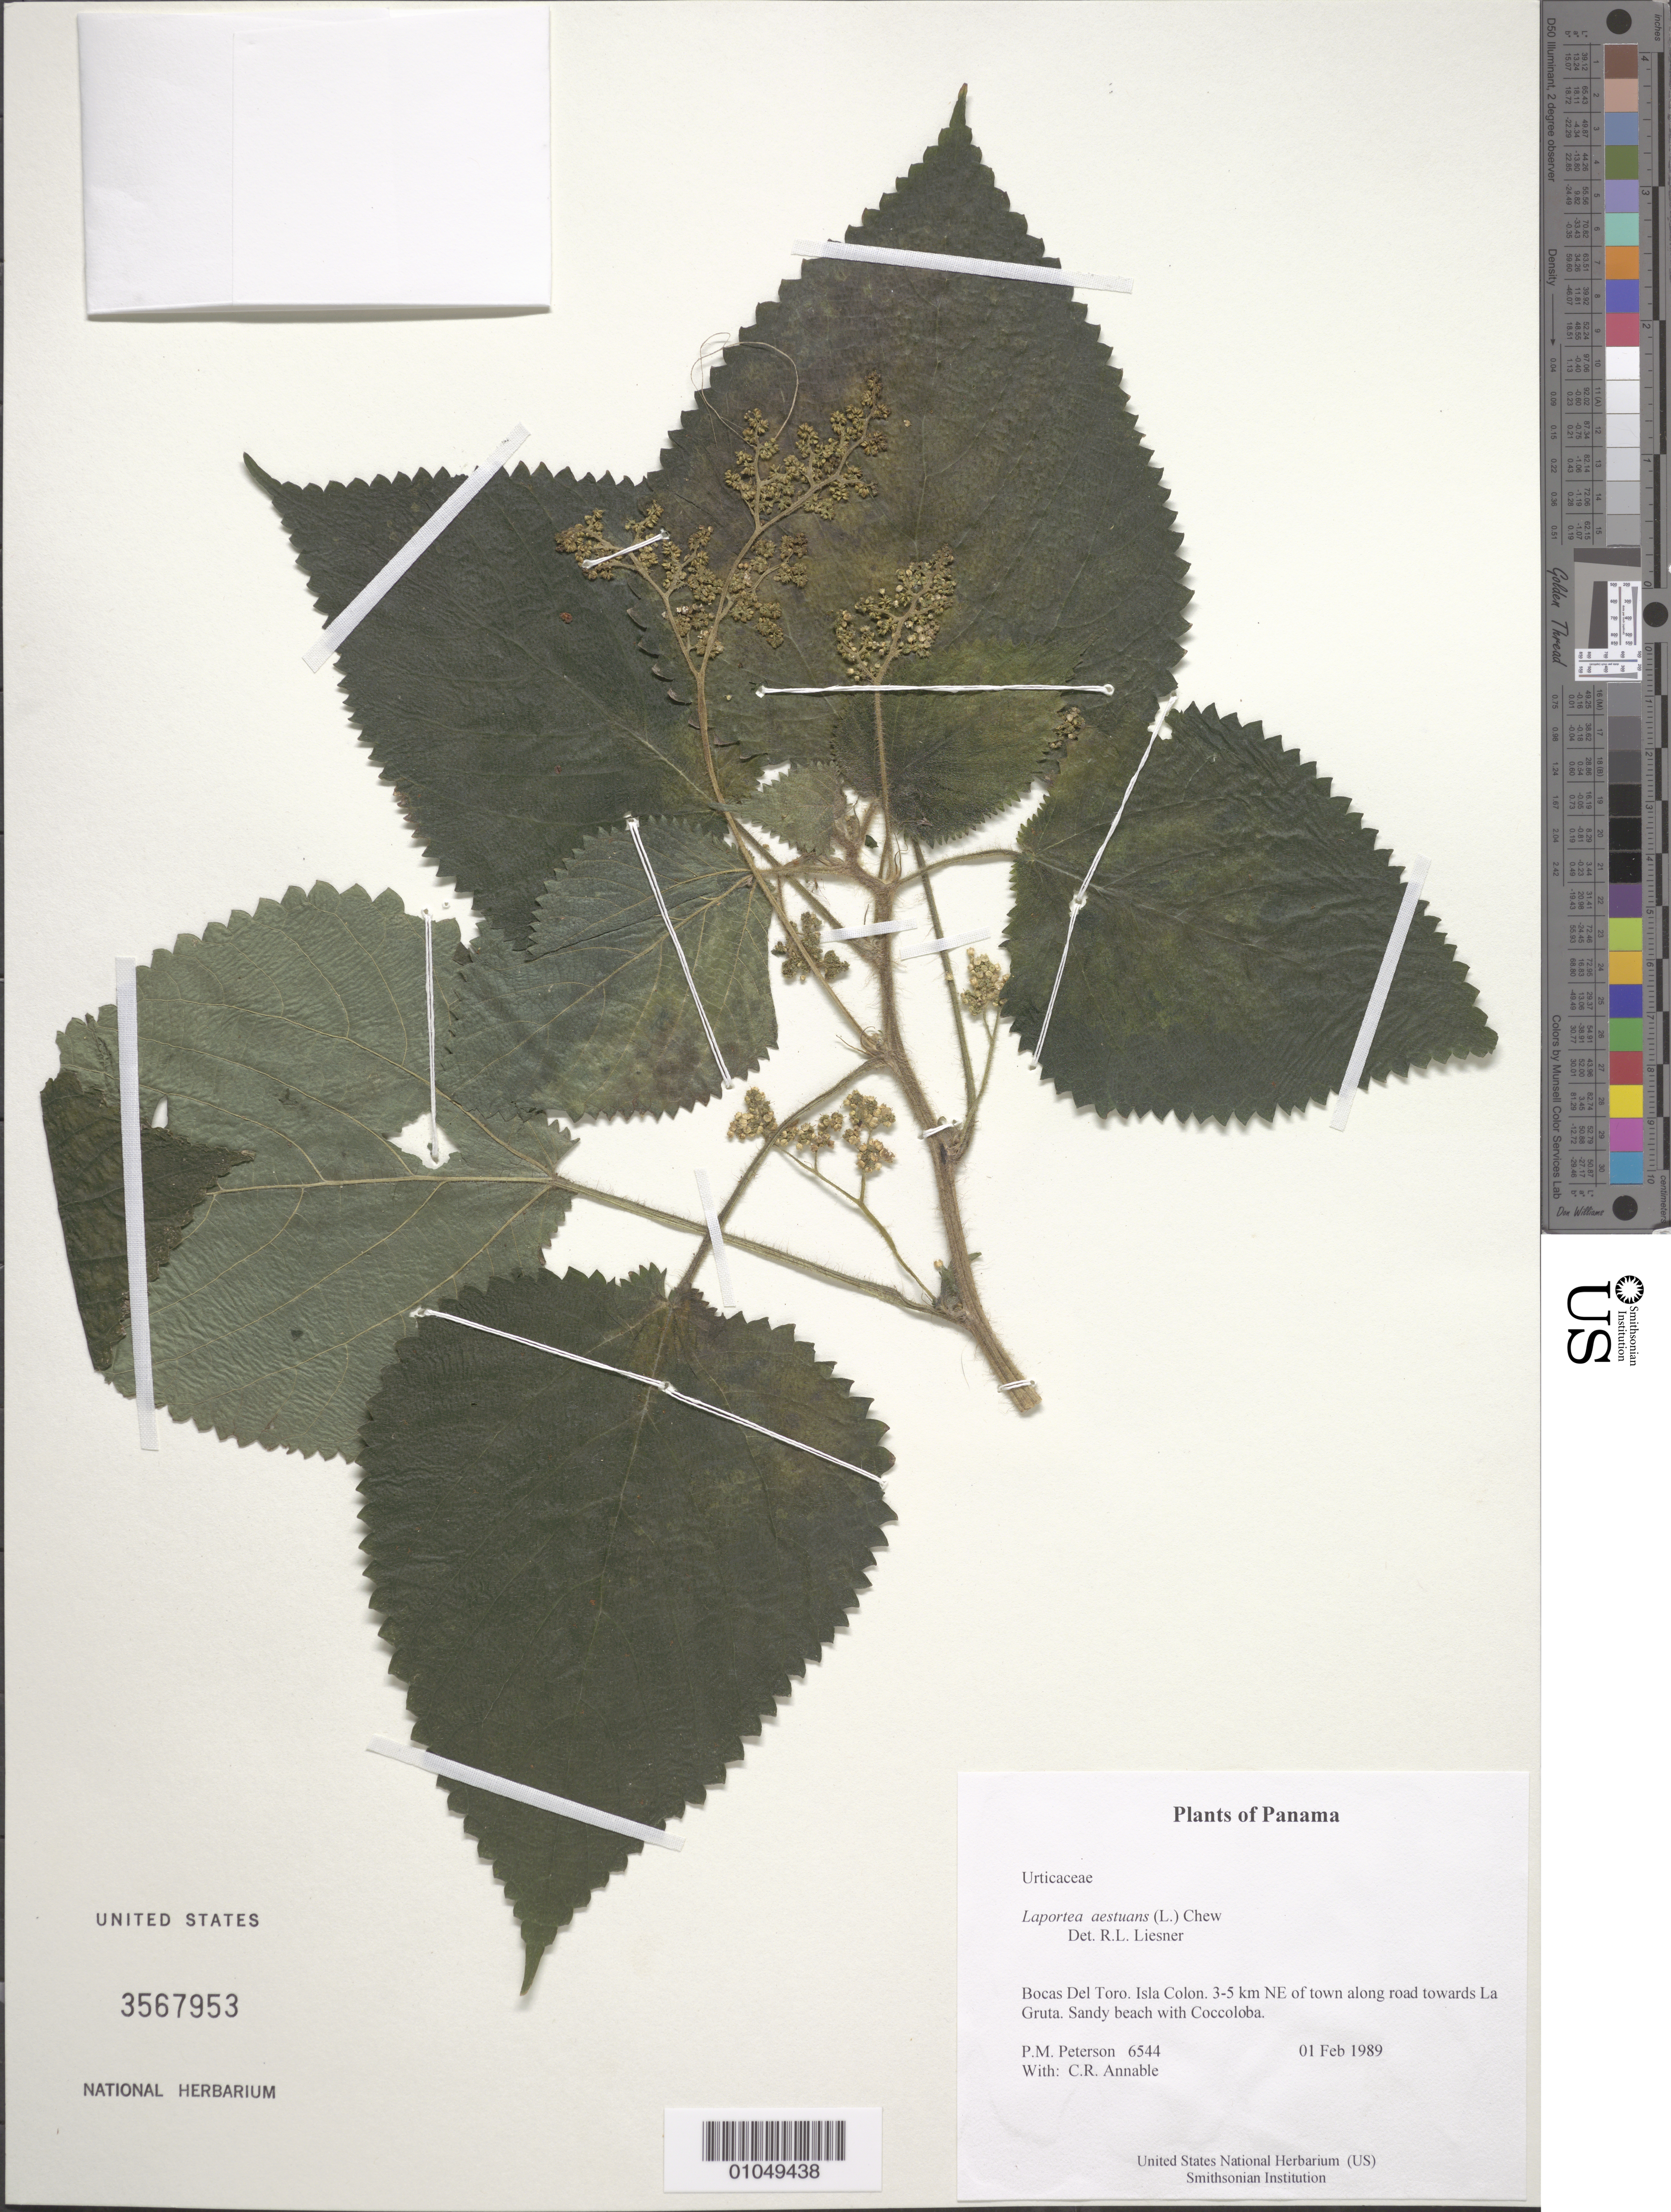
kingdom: Plantae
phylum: Tracheophyta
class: Magnoliopsida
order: Rosales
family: Urticaceae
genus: Laportea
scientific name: Laportea aestuans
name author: (L.) Chew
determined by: Liesner, R. L.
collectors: P. M. Peterson & C. R. Annable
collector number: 06544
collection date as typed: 01 Feb 1989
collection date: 1989-02-01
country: Panama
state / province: Bocas del Toro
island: Colón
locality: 3-5 km NE of town along road towards La Gruta.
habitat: Sandy beach with Coccoloba.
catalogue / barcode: US 3567953